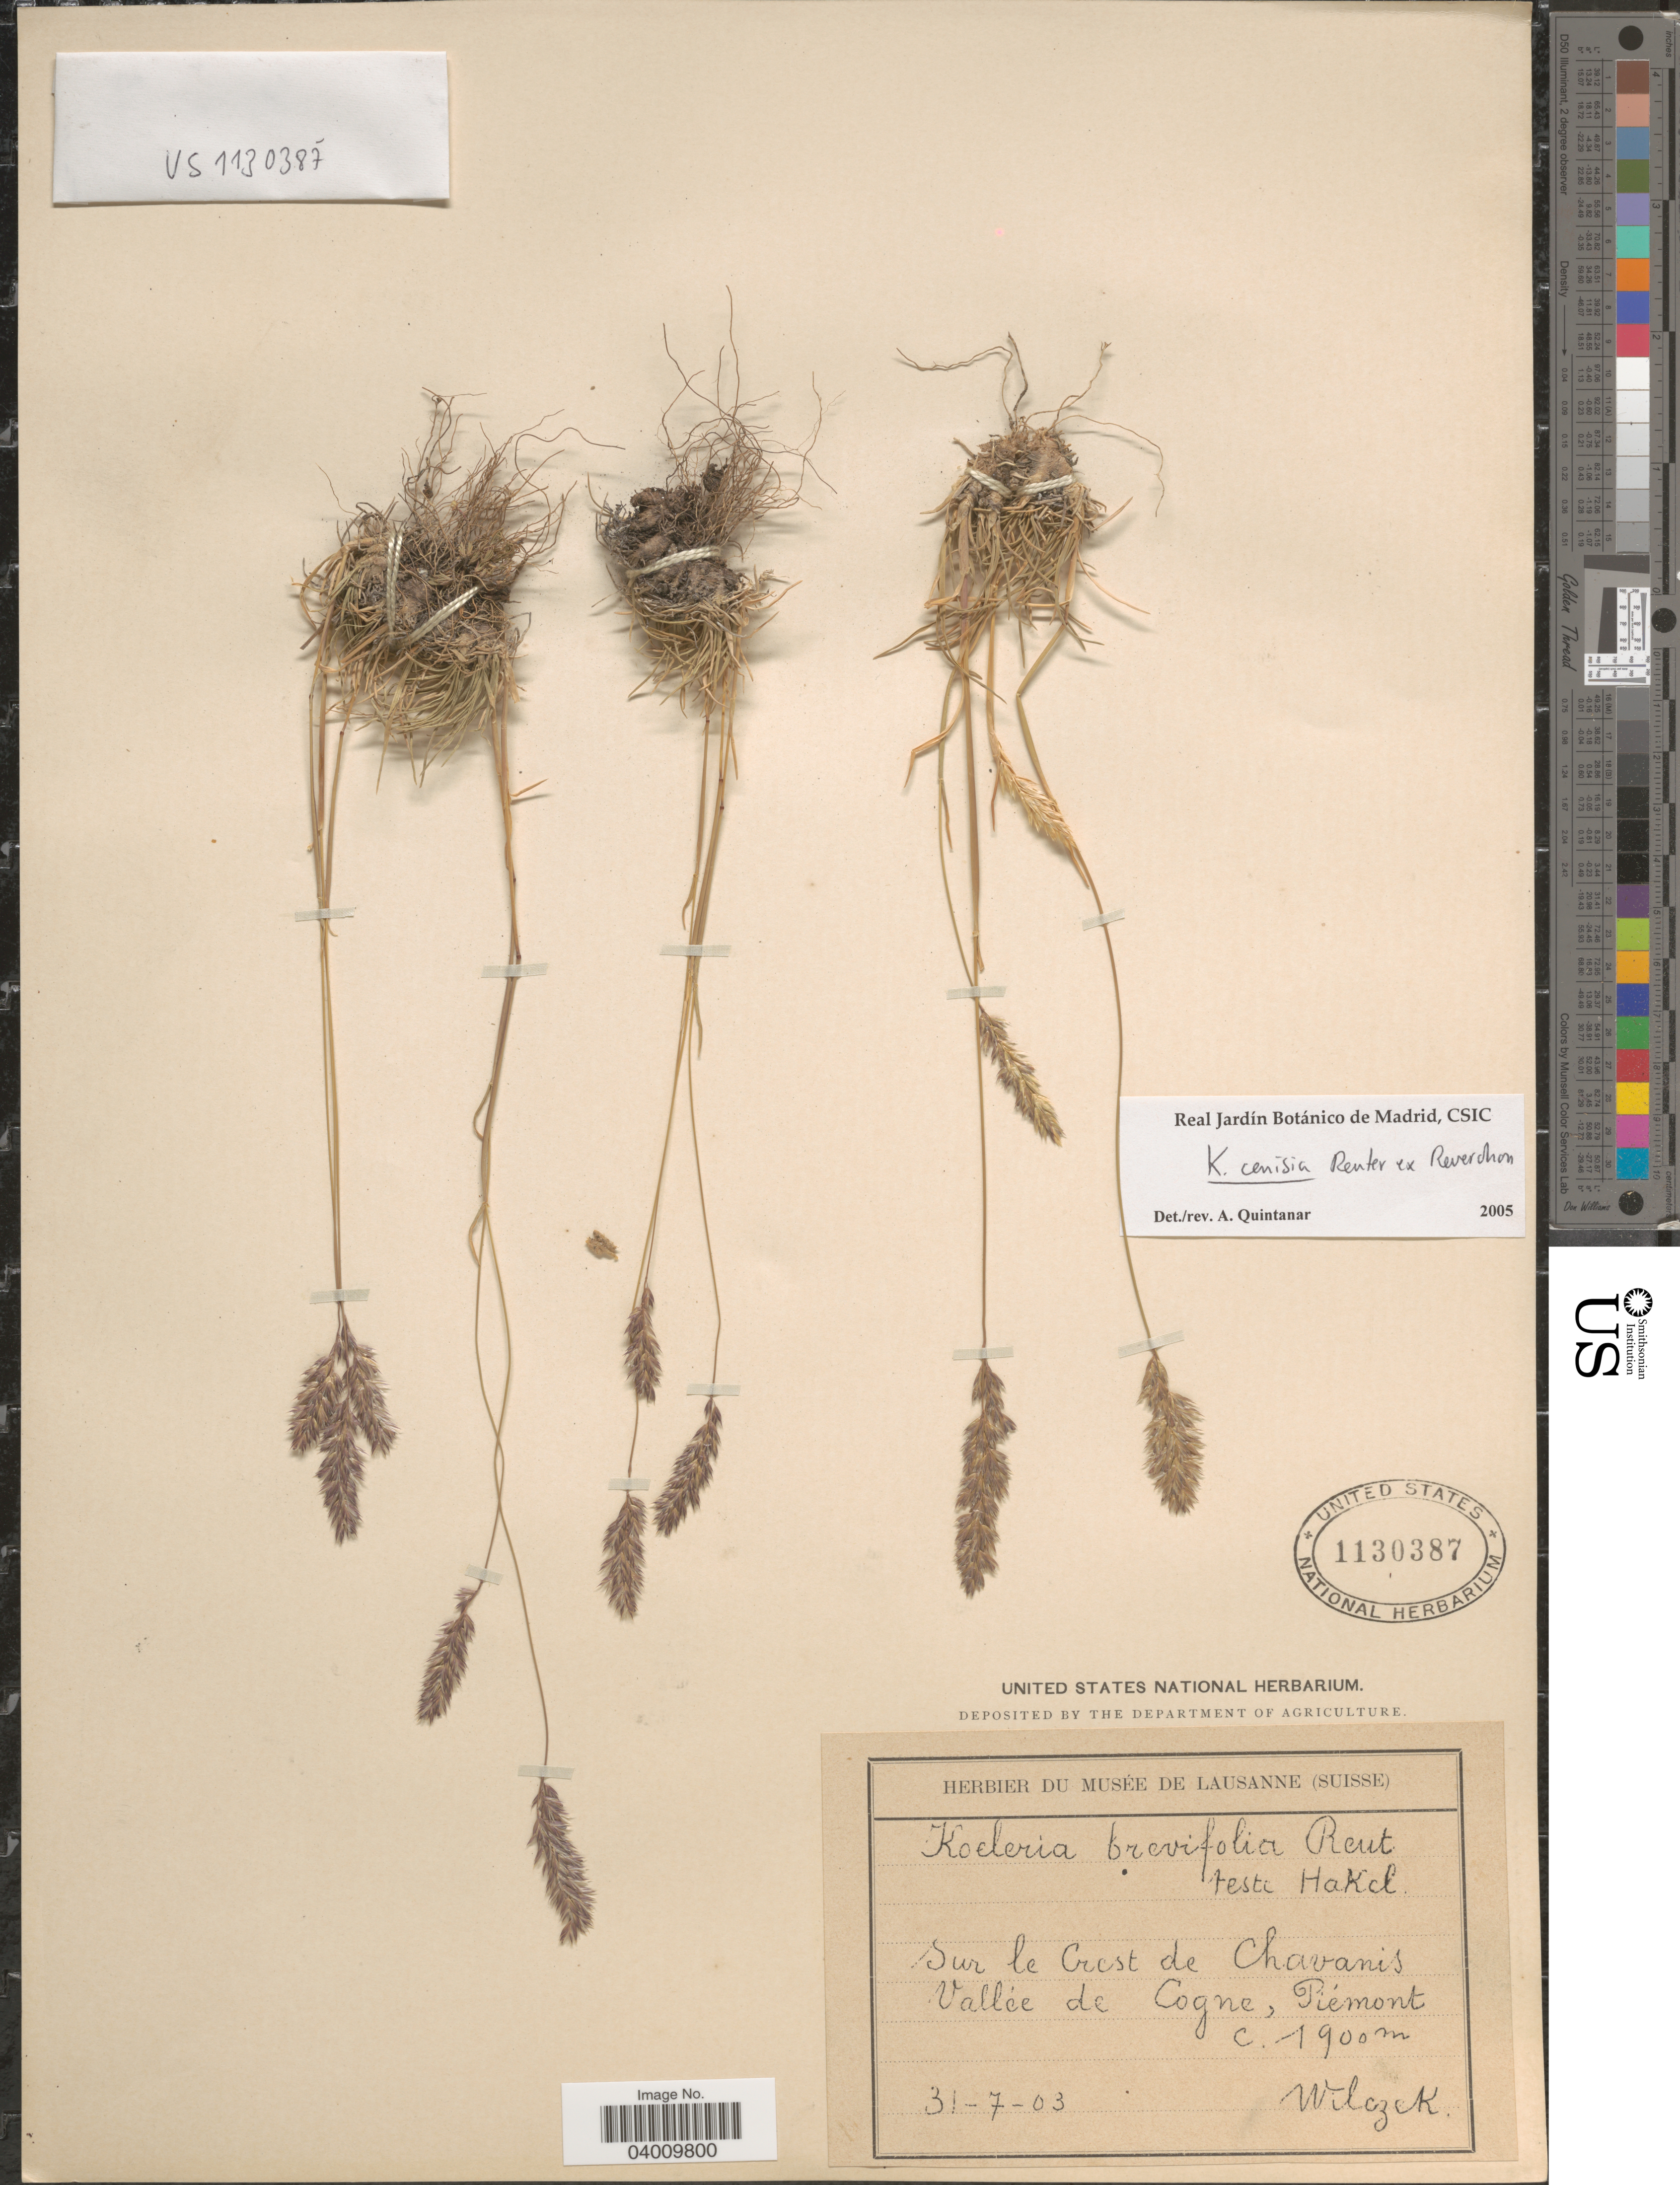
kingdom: Plantae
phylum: Tracheophyta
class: Liliopsida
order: Poales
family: Poaceae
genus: Koeleria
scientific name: Koeleria cenisia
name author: Reut. & E. Rev.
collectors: Wilczek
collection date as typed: Transcribed d/m/y: 31/7/3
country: Italy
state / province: Piedmont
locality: Sur le Crest de Chavanis. Vallée de Cogne, Piémont.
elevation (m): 1900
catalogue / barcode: US 1130387